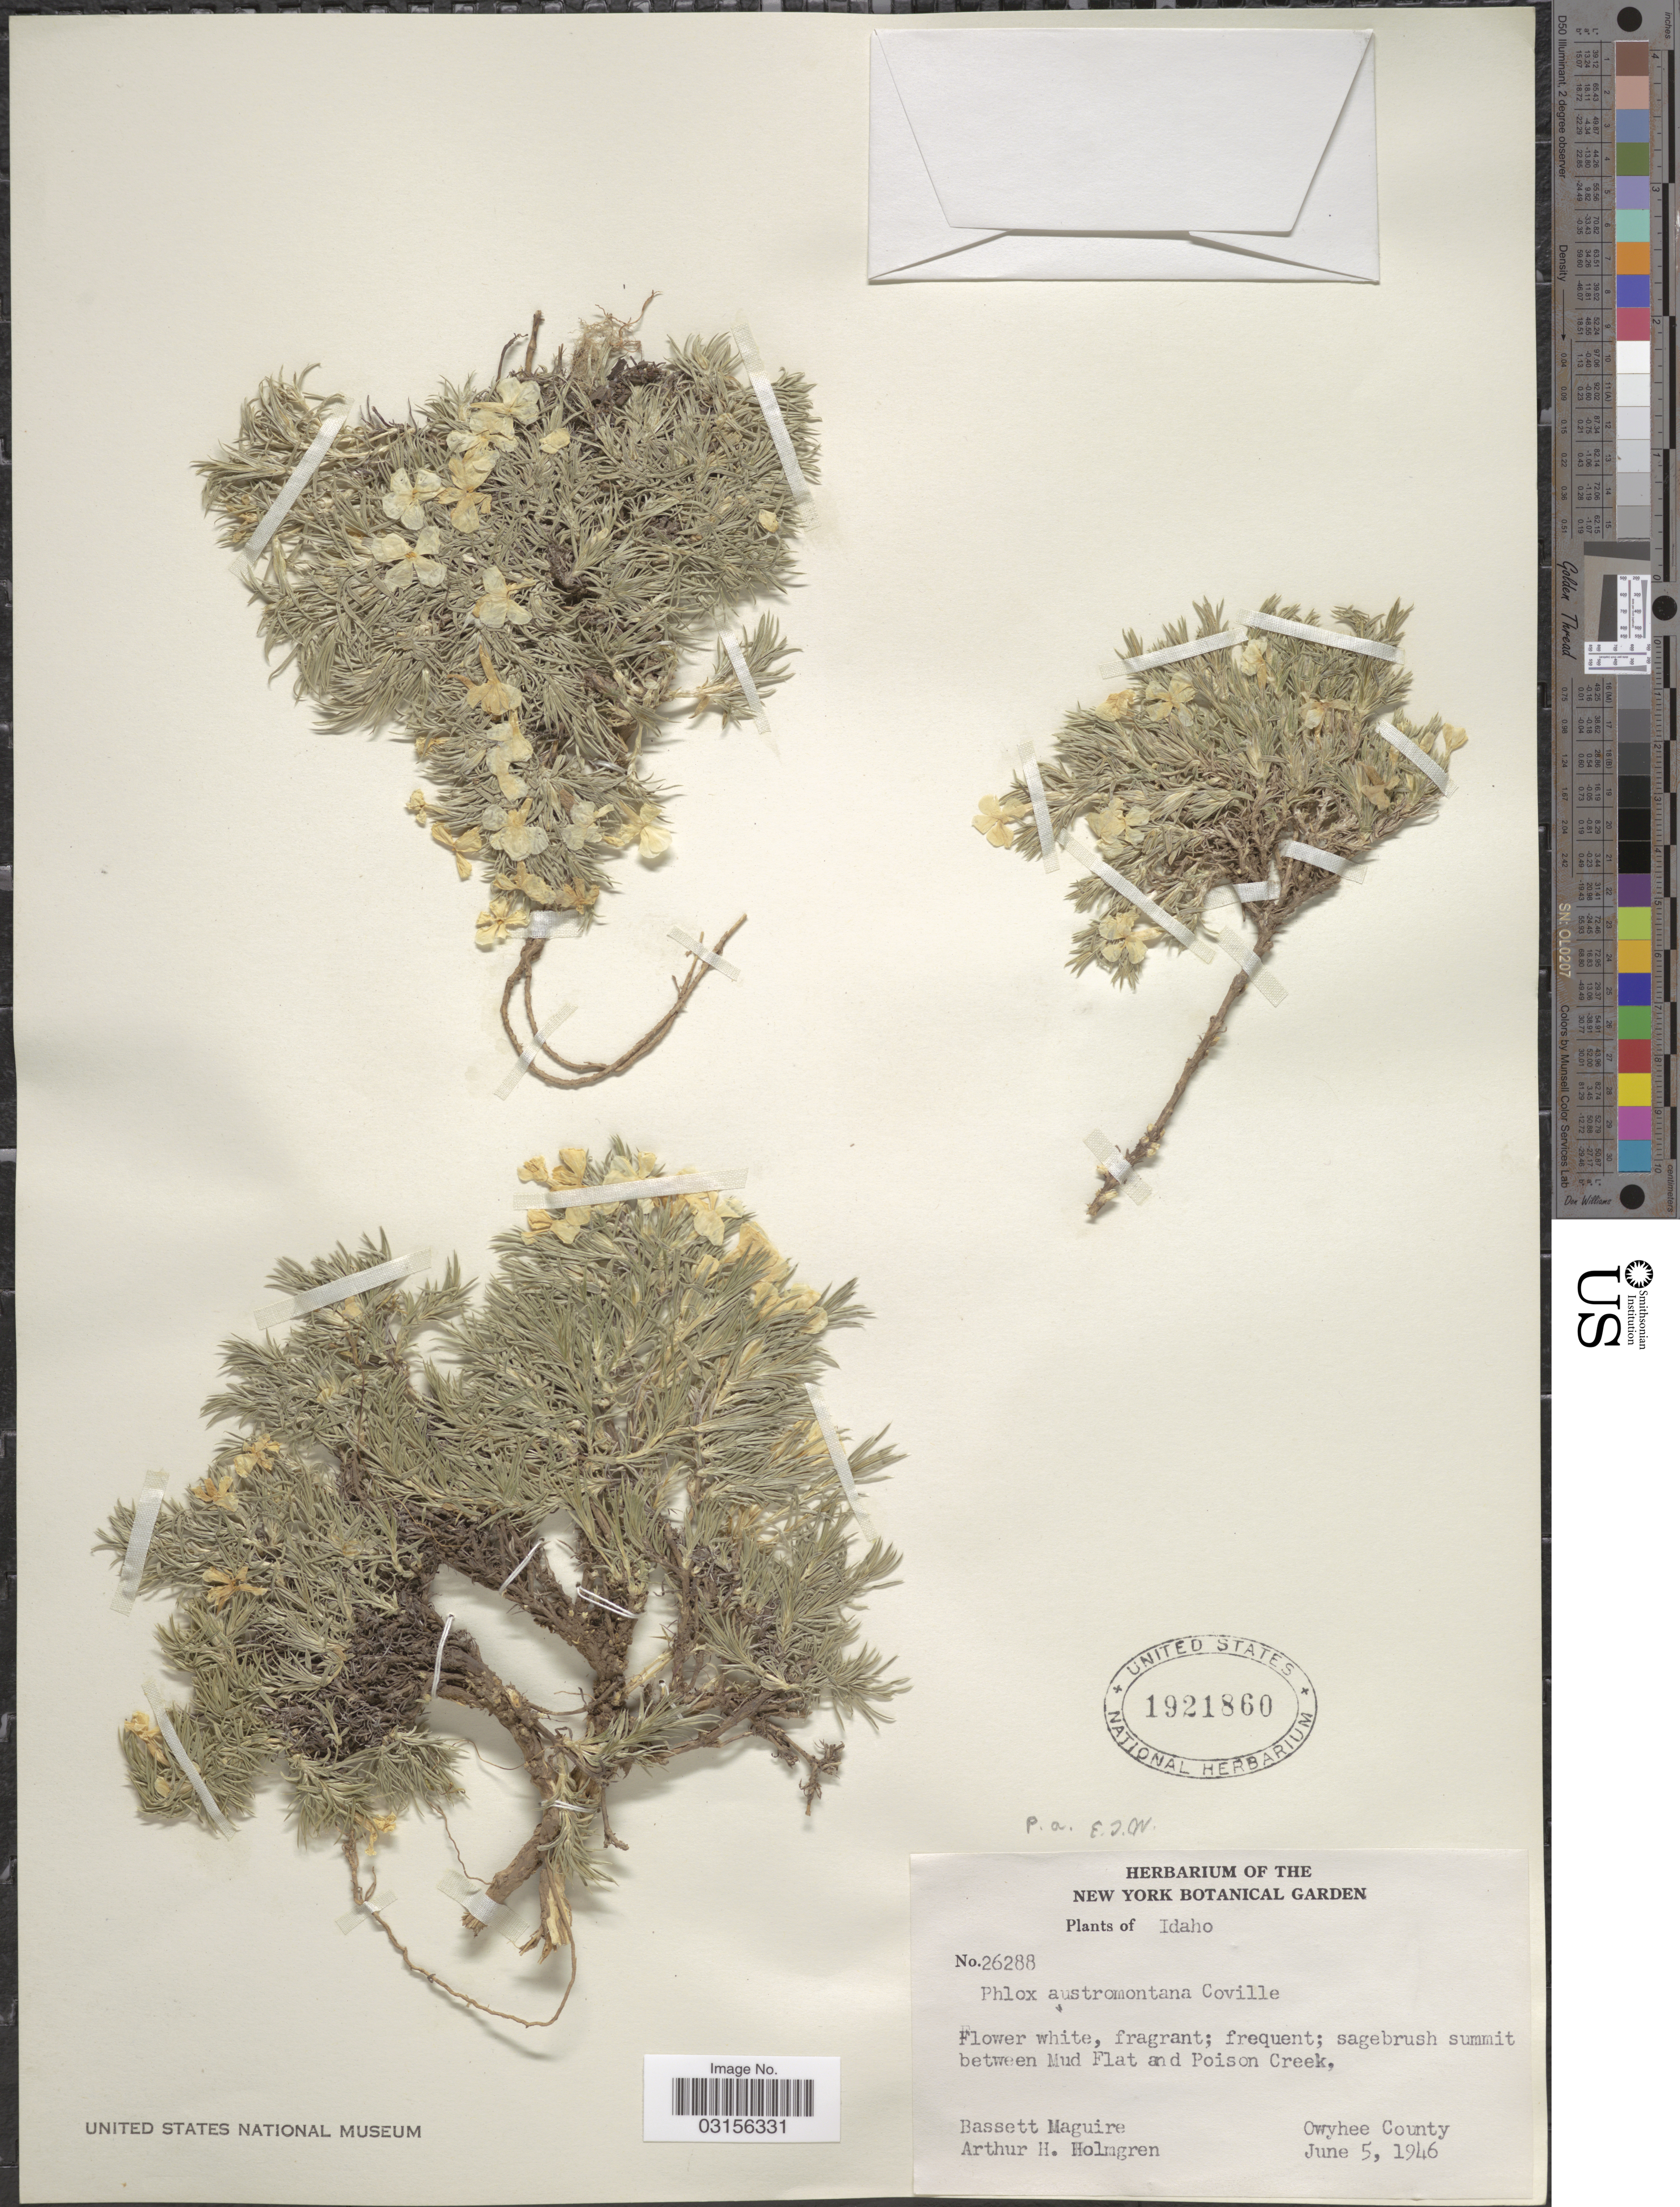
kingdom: Plantae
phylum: Tracheophyta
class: Magnoliopsida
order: Ericales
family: Polemoniaceae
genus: Phlox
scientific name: Phlox austromontana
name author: Coville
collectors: B. Maguire & A. H. Holmgren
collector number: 26288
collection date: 1946-06-05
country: United States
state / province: Idaho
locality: Sagebrush summit between Mud Flat and Poison Creek. Owyhee County.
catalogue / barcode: US 1921860